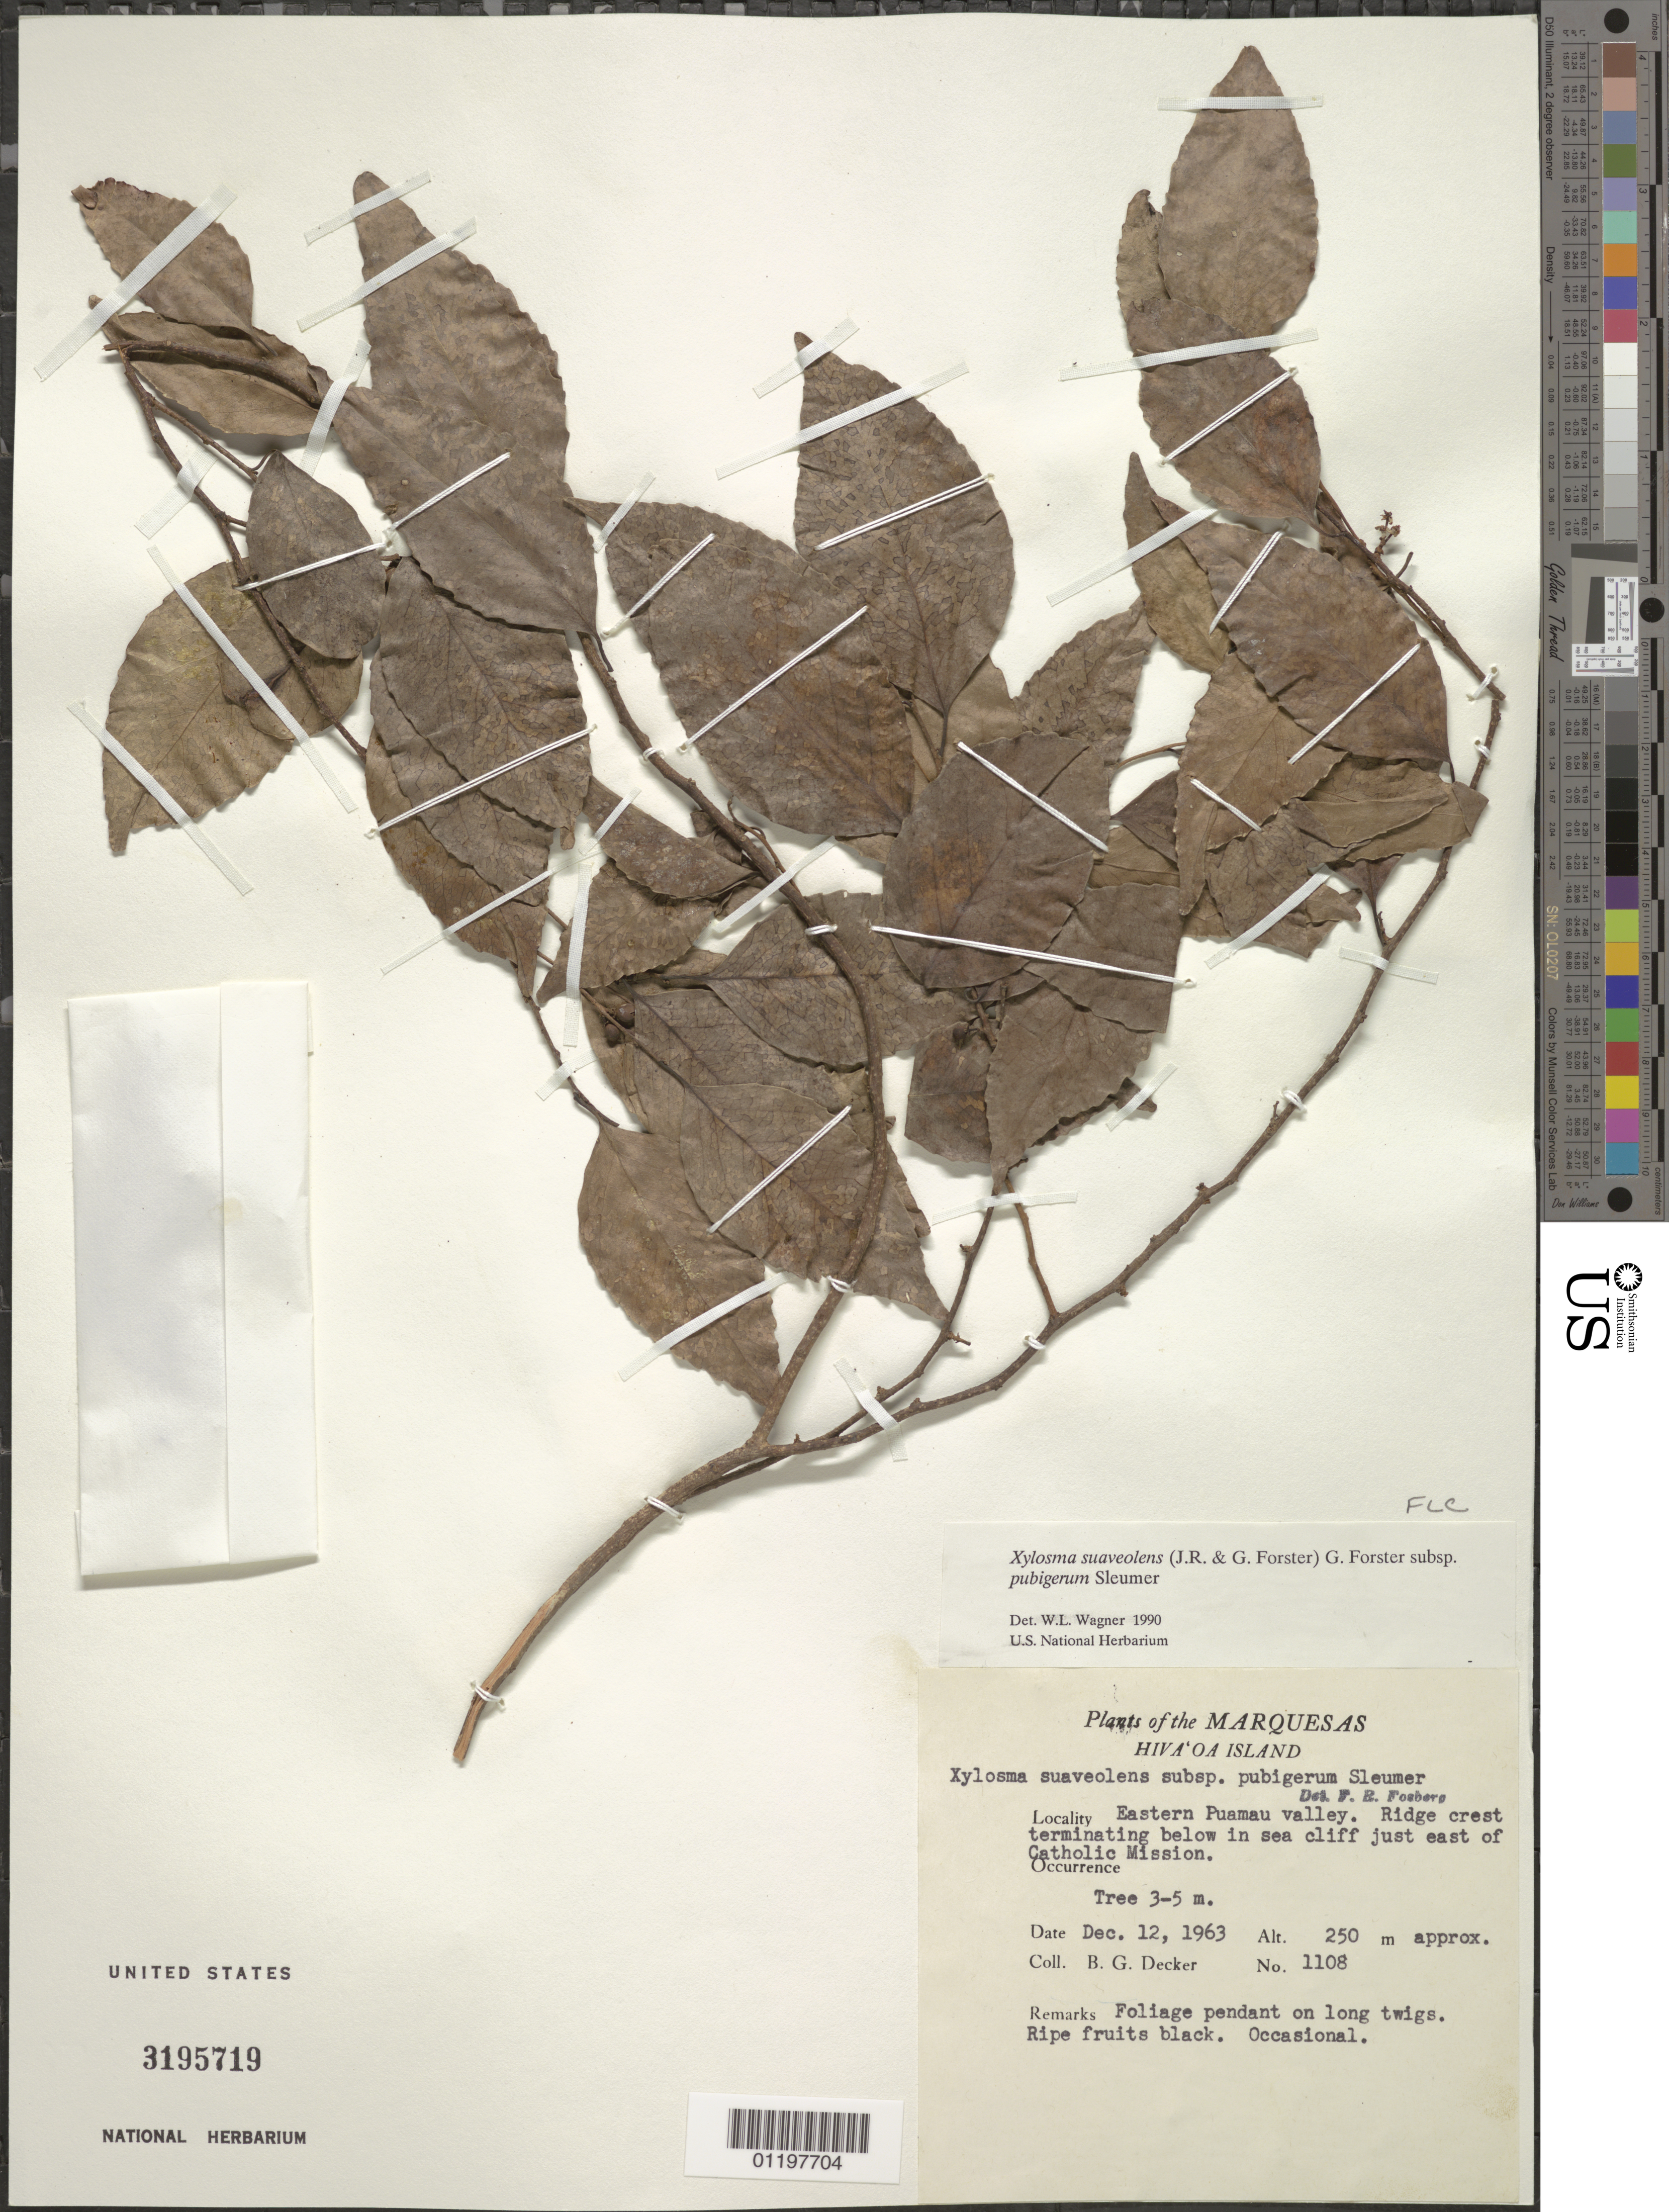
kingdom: Plantae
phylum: Tracheophyta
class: Magnoliopsida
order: Malpighiales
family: Salicaceae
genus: Xylosma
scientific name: Xylosma suaveolens subsp. pubigera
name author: Sleumer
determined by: Wagner, W. L., (BOT), Smithsonian Institution - National Museum of Natural History (UNITED STATES)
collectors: B. G. Decker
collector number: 1108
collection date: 1963-12-12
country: French Polynesia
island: Hiva Oa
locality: E Puamau Valley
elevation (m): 250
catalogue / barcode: US 3195719